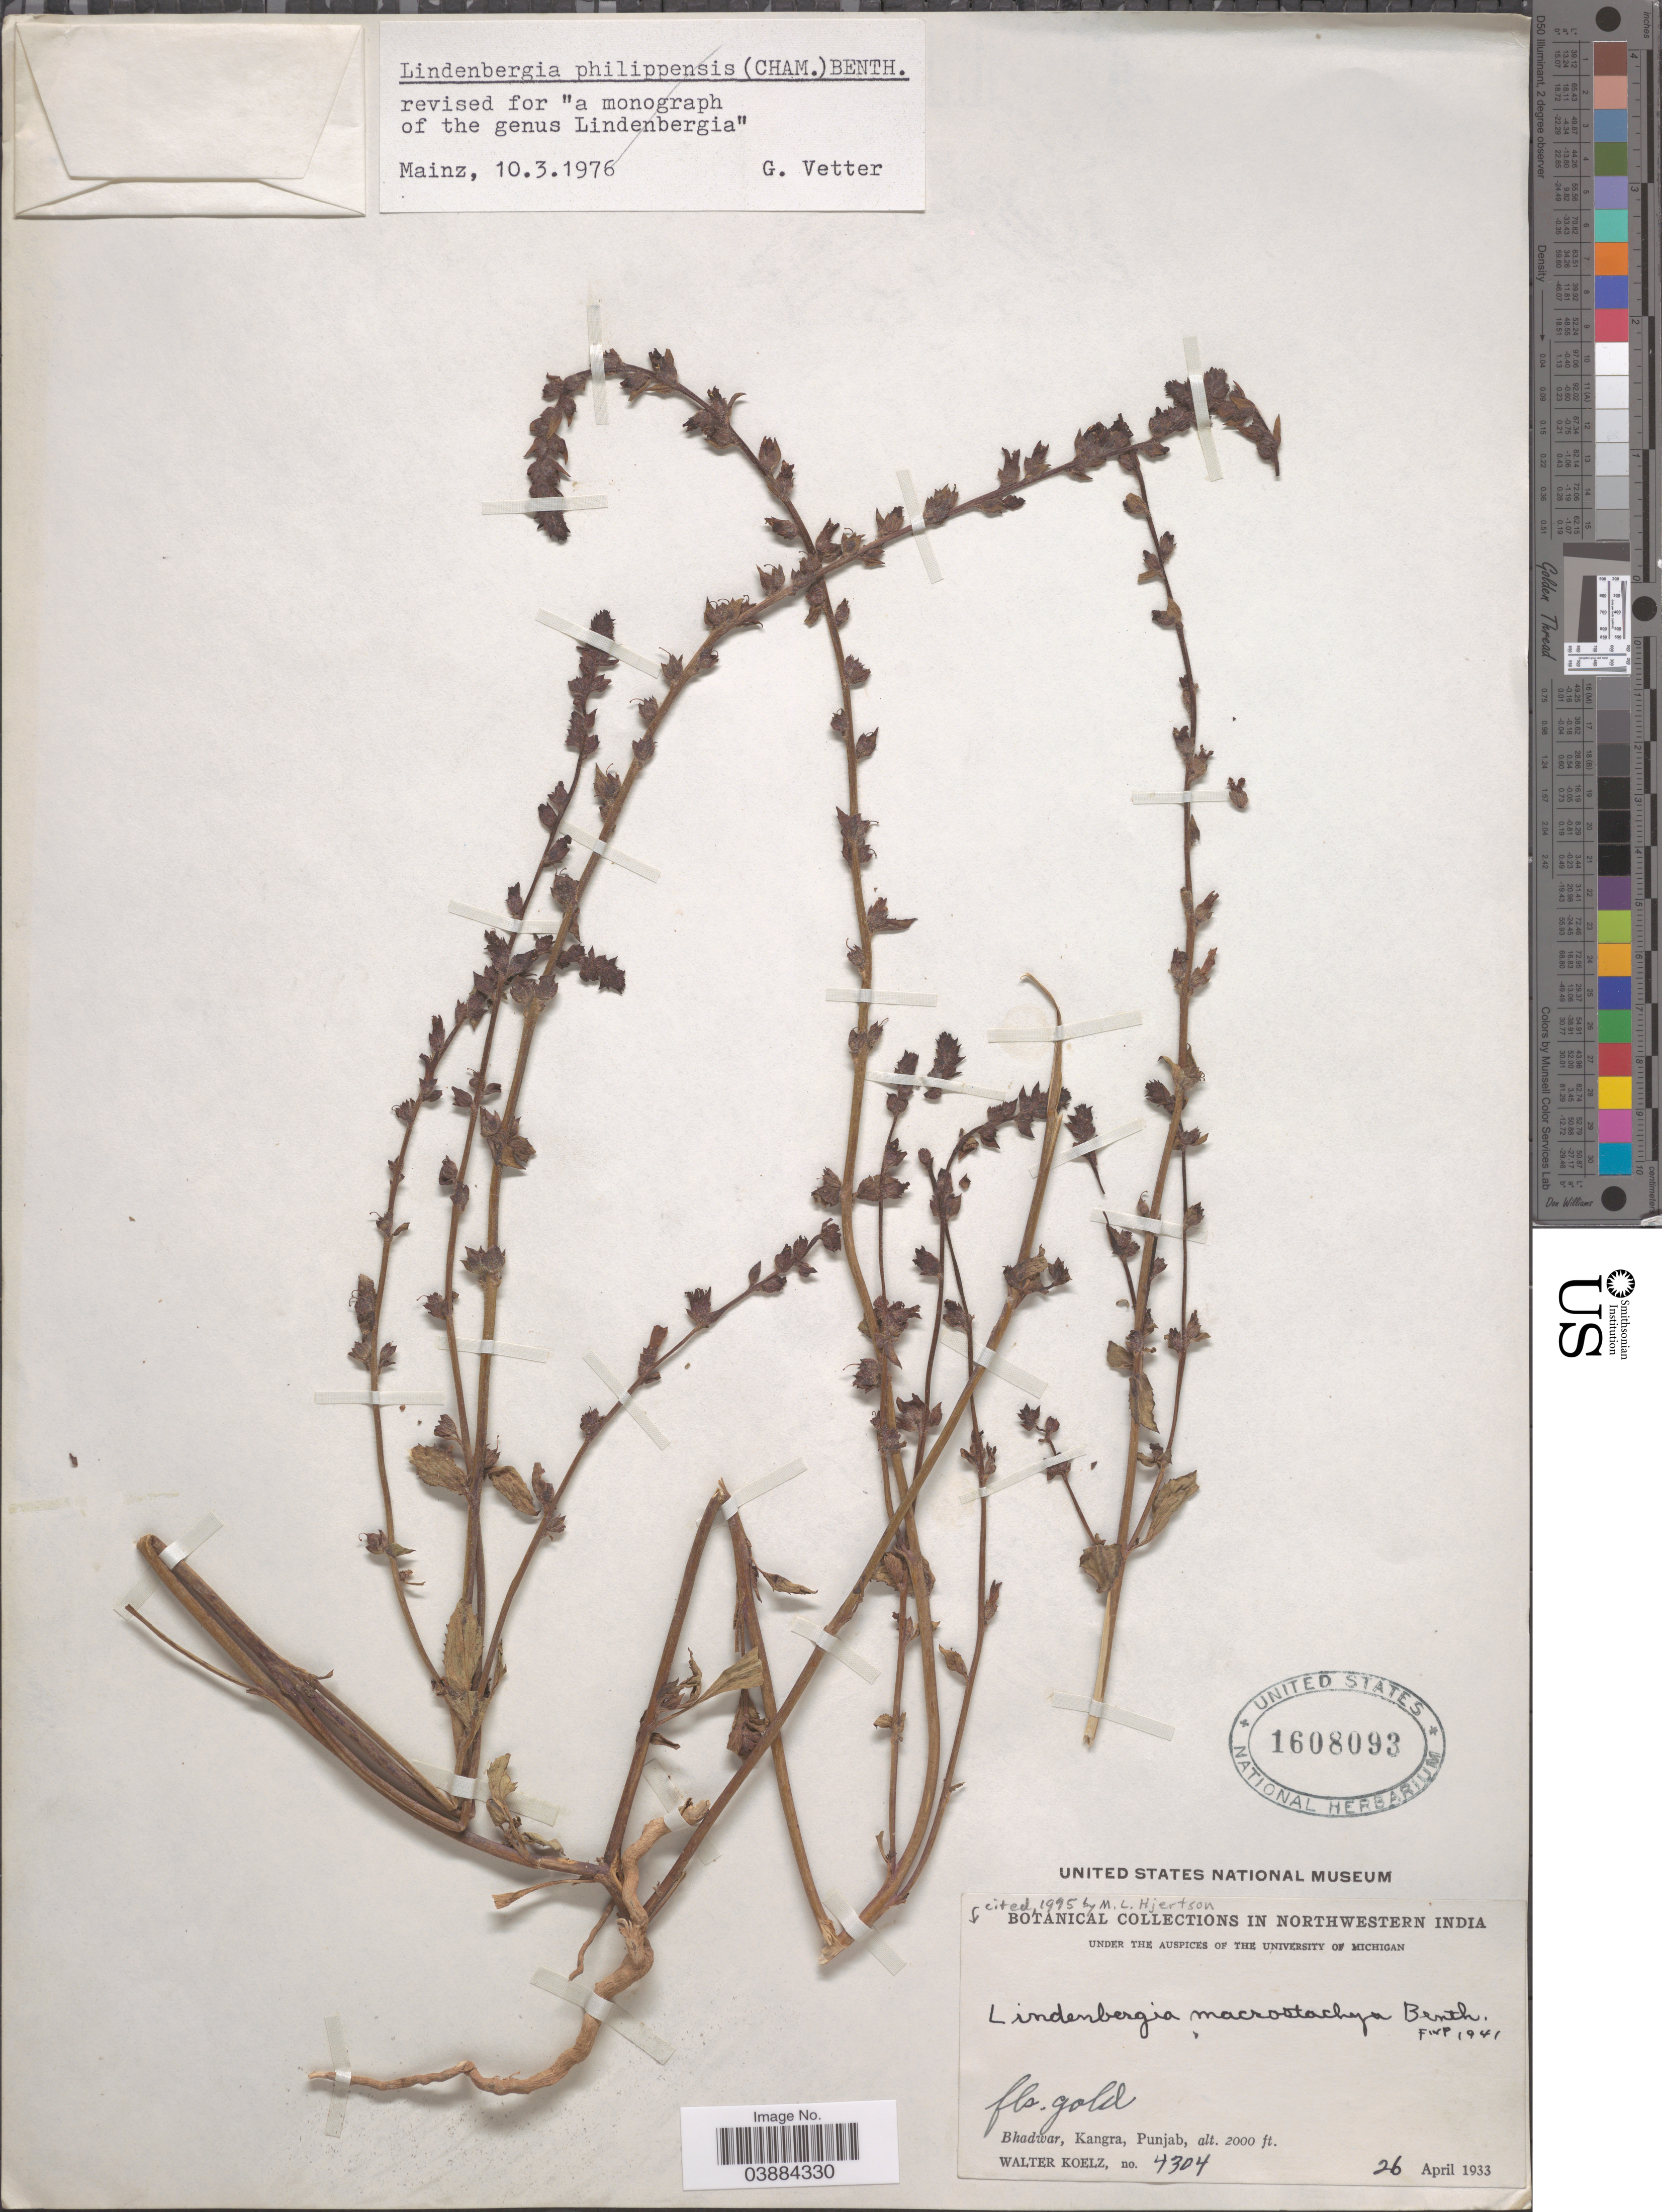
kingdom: Plantae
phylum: Tracheophyta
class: Magnoliopsida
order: Lamiales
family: Orobanchaceae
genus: Lindenbergia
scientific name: Lindenbergia macrostachya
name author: Benth.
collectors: W. N. Koelz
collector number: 4304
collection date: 1933-04-26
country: India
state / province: Punjab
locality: Northwestern India. Bhadwar, Kangra.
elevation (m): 610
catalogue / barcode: US 1608093